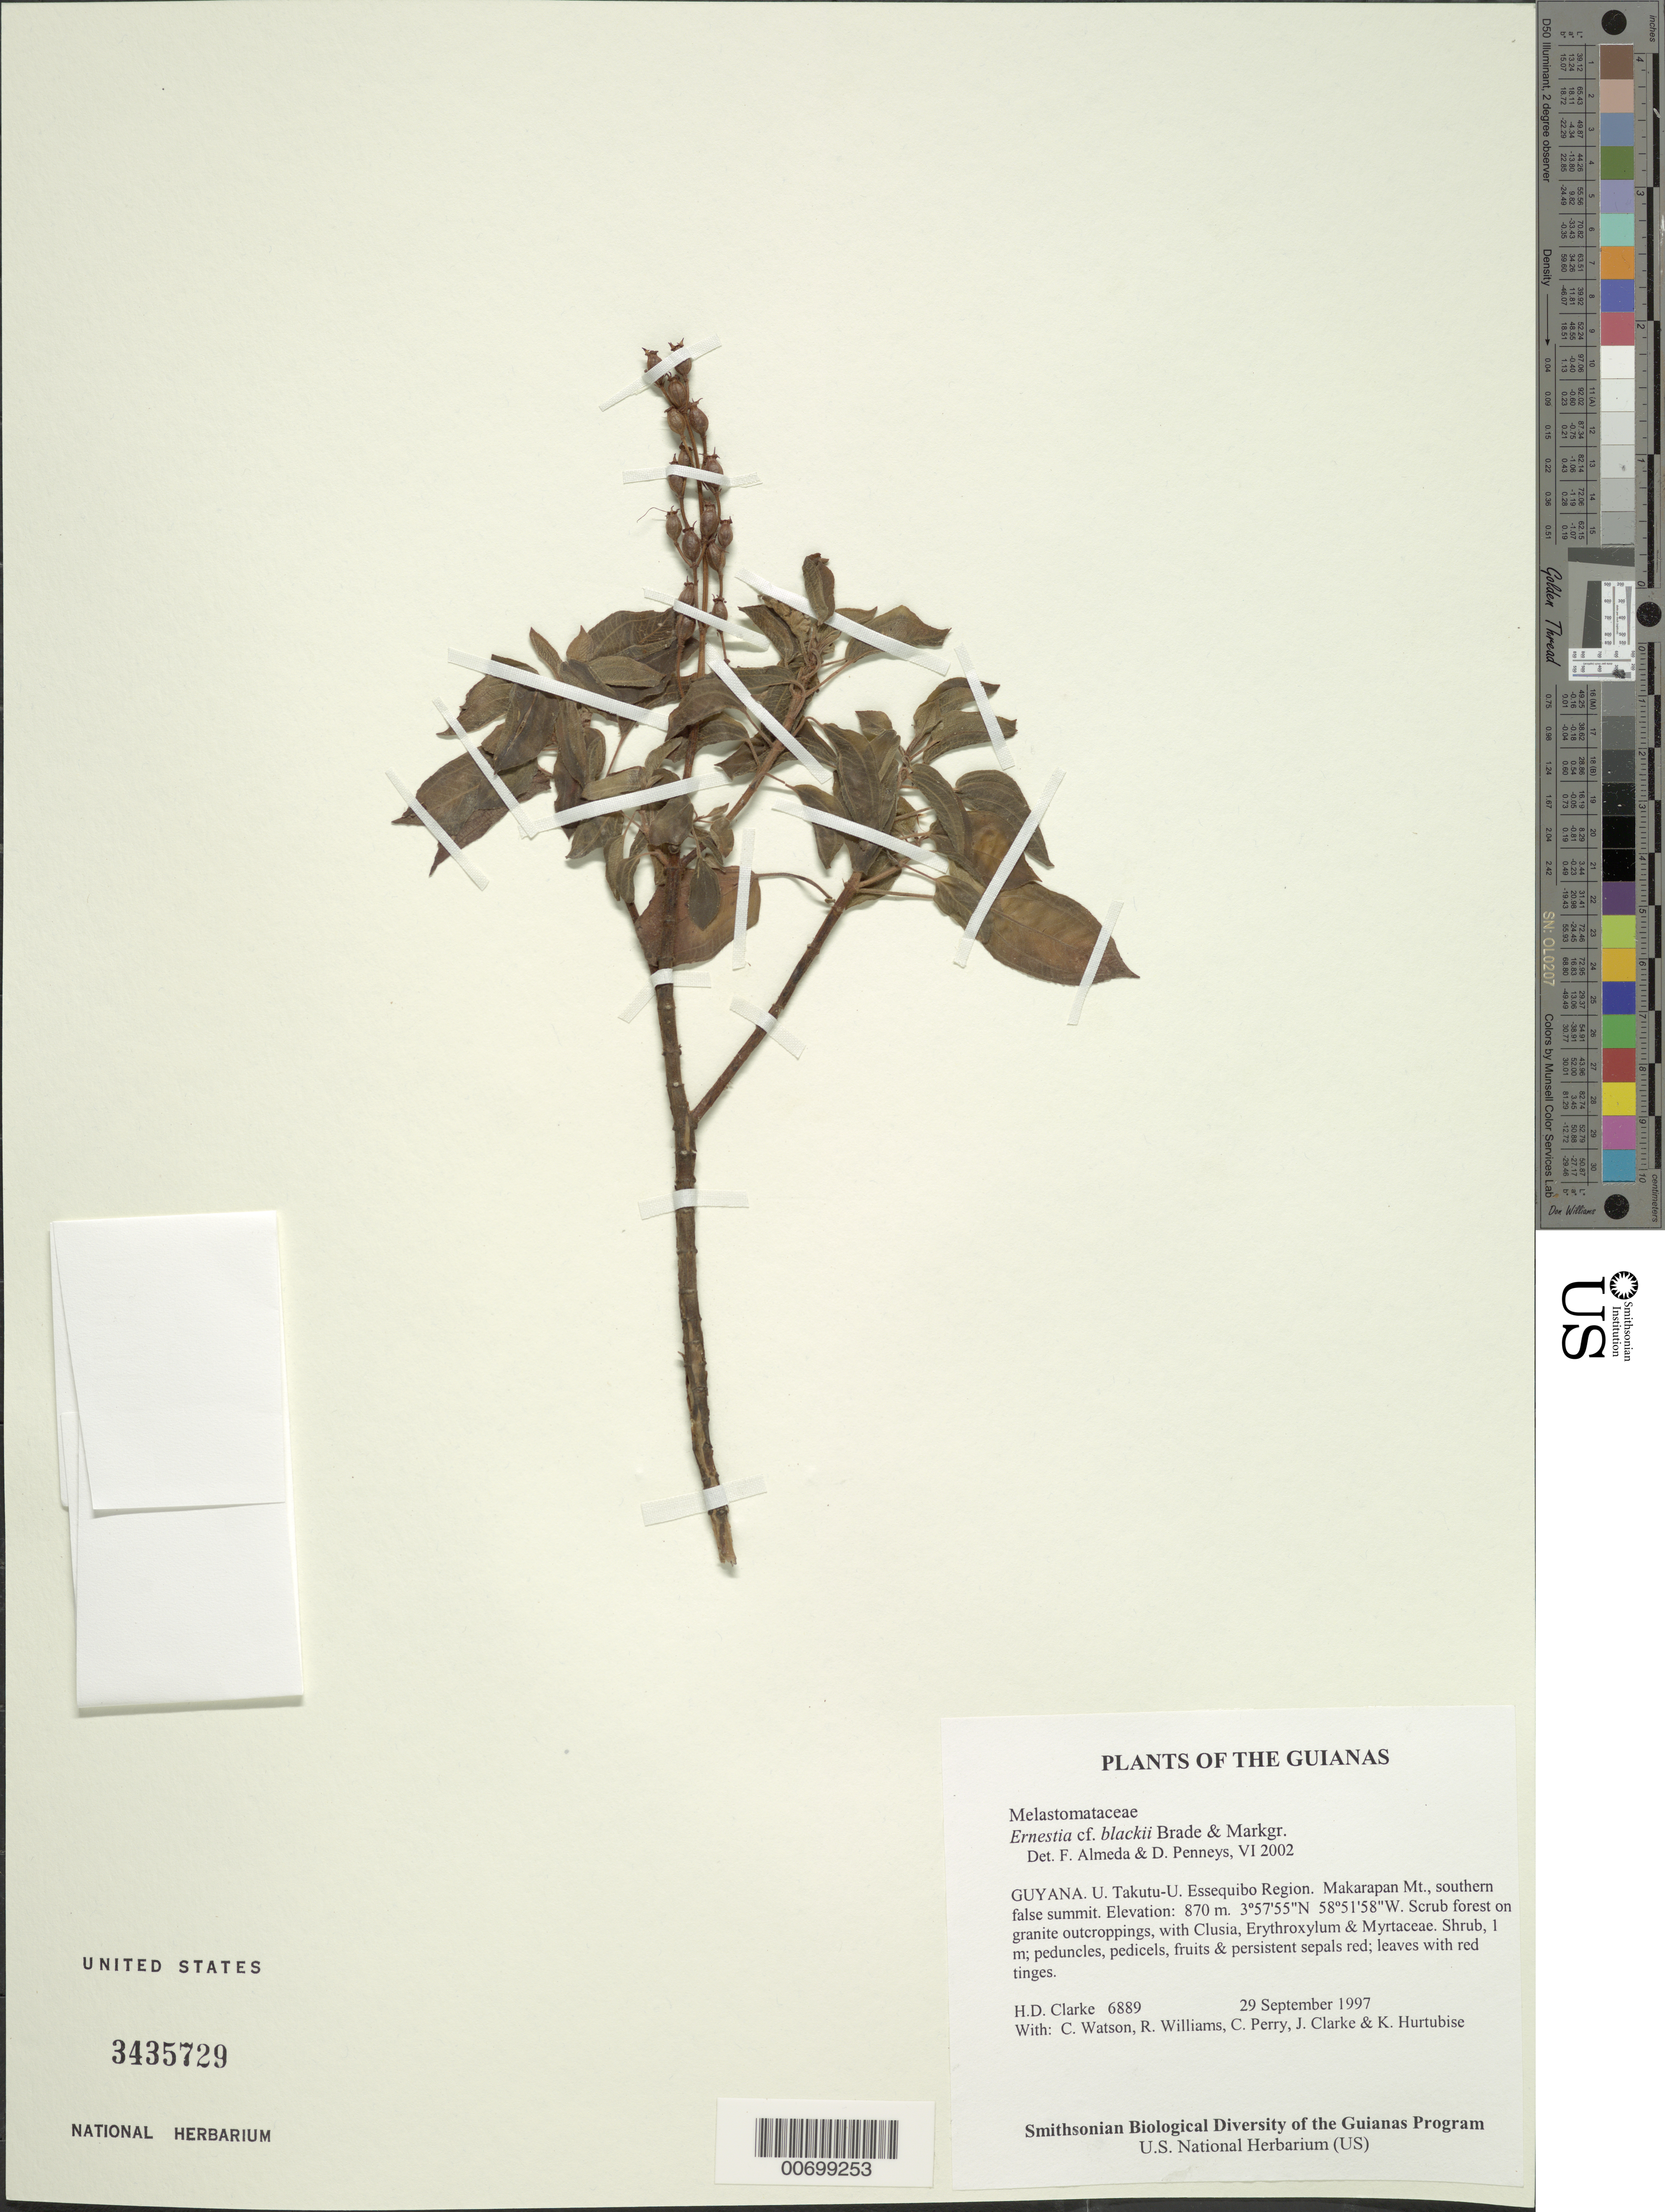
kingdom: Plantae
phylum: Tracheophyta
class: Magnoliopsida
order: Myrtales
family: Melastomataceae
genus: Ernestia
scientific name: Ernestia pullei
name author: Gleason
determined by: Nunes da Silva, Diego, (RB), Jardim Botanico do Rio de Janeiro - Herbario (BRAZIL)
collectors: H. D. Clarke, C. Watson, R. Williams, C. Perry, J. Clarke & K. Hurtubise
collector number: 6889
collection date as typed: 29 September 1997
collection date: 1997-09-29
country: Guyana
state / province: U. Takutu-U. Essequibo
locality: Makarapan Mt., southern false summit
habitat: Scrub forest on granite outcroppings, with Clusia, Erythroxylum & Myrtaceae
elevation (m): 870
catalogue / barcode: US 3435729